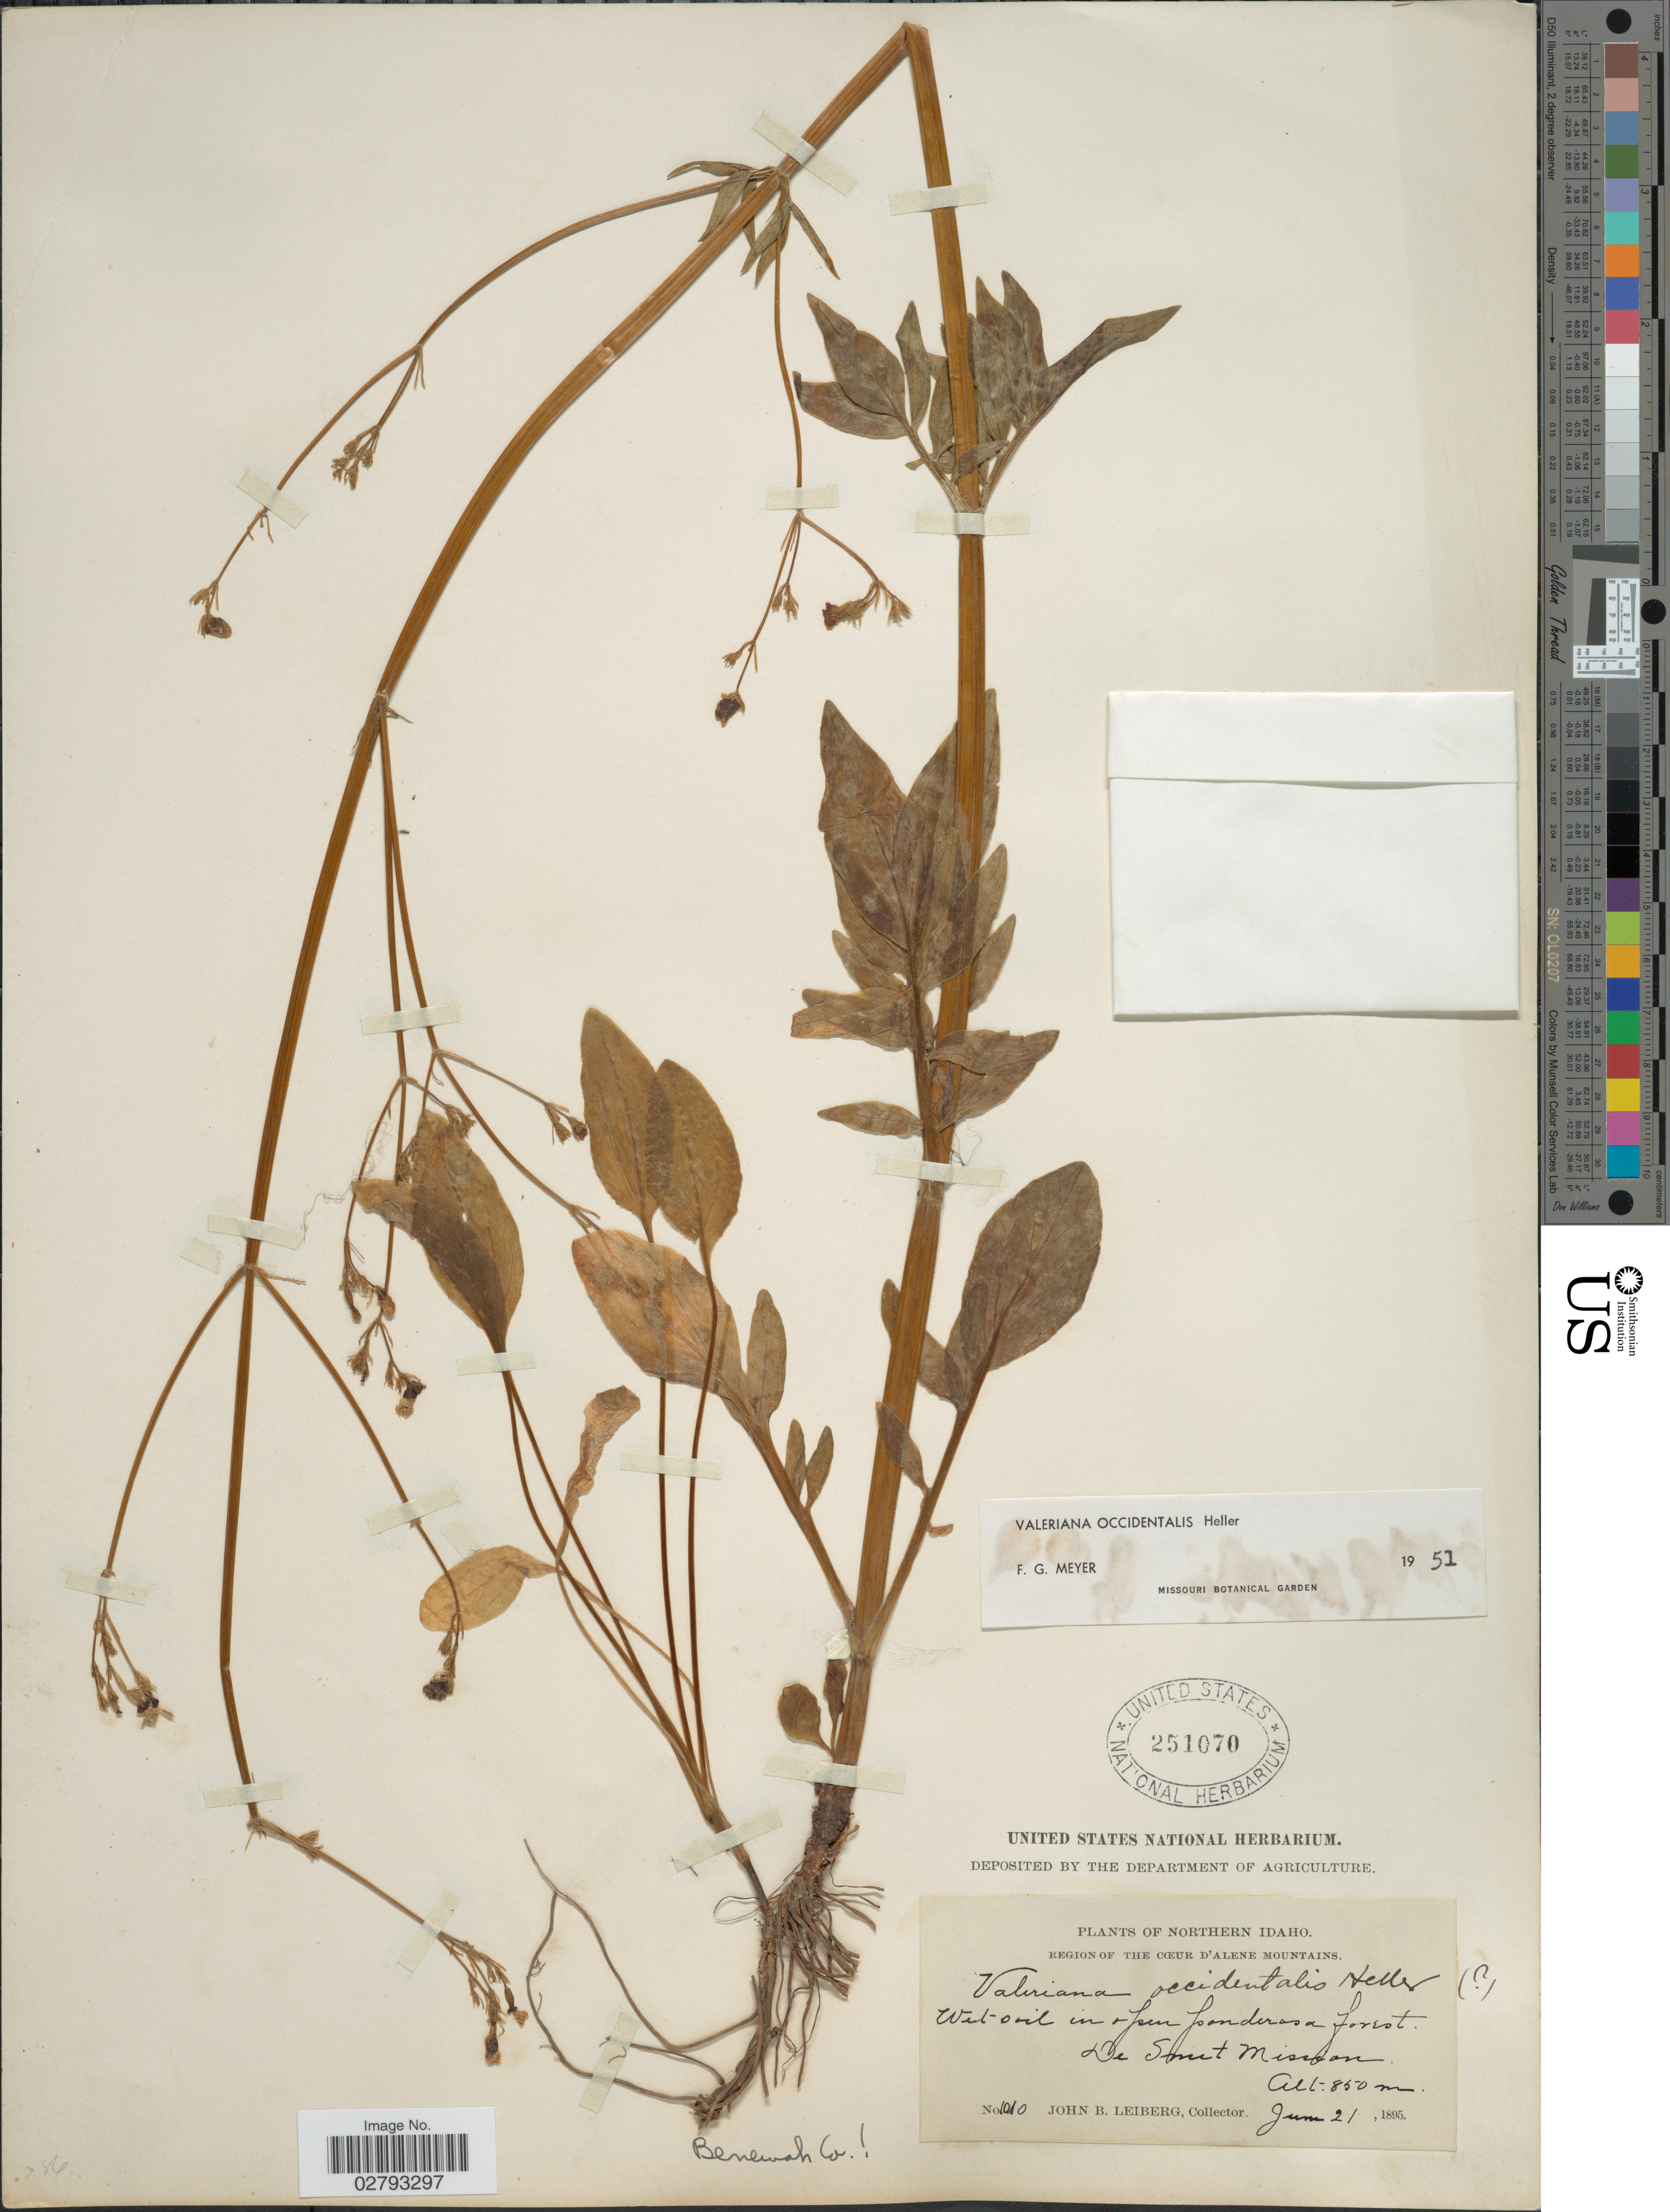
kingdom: Plantae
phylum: Tracheophyta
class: Magnoliopsida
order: Dipsacales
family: Caprifoliaceae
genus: Valeriana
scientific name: Valeriana occidentalis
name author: A. Heller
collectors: J. B. Leiberg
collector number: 1010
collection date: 1895-06-21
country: United States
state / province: Idaho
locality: Northern Idaho, Region of the Coeur d'Alene Mountains, De Smit Mission. Benewah Co.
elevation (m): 850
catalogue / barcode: US 251070